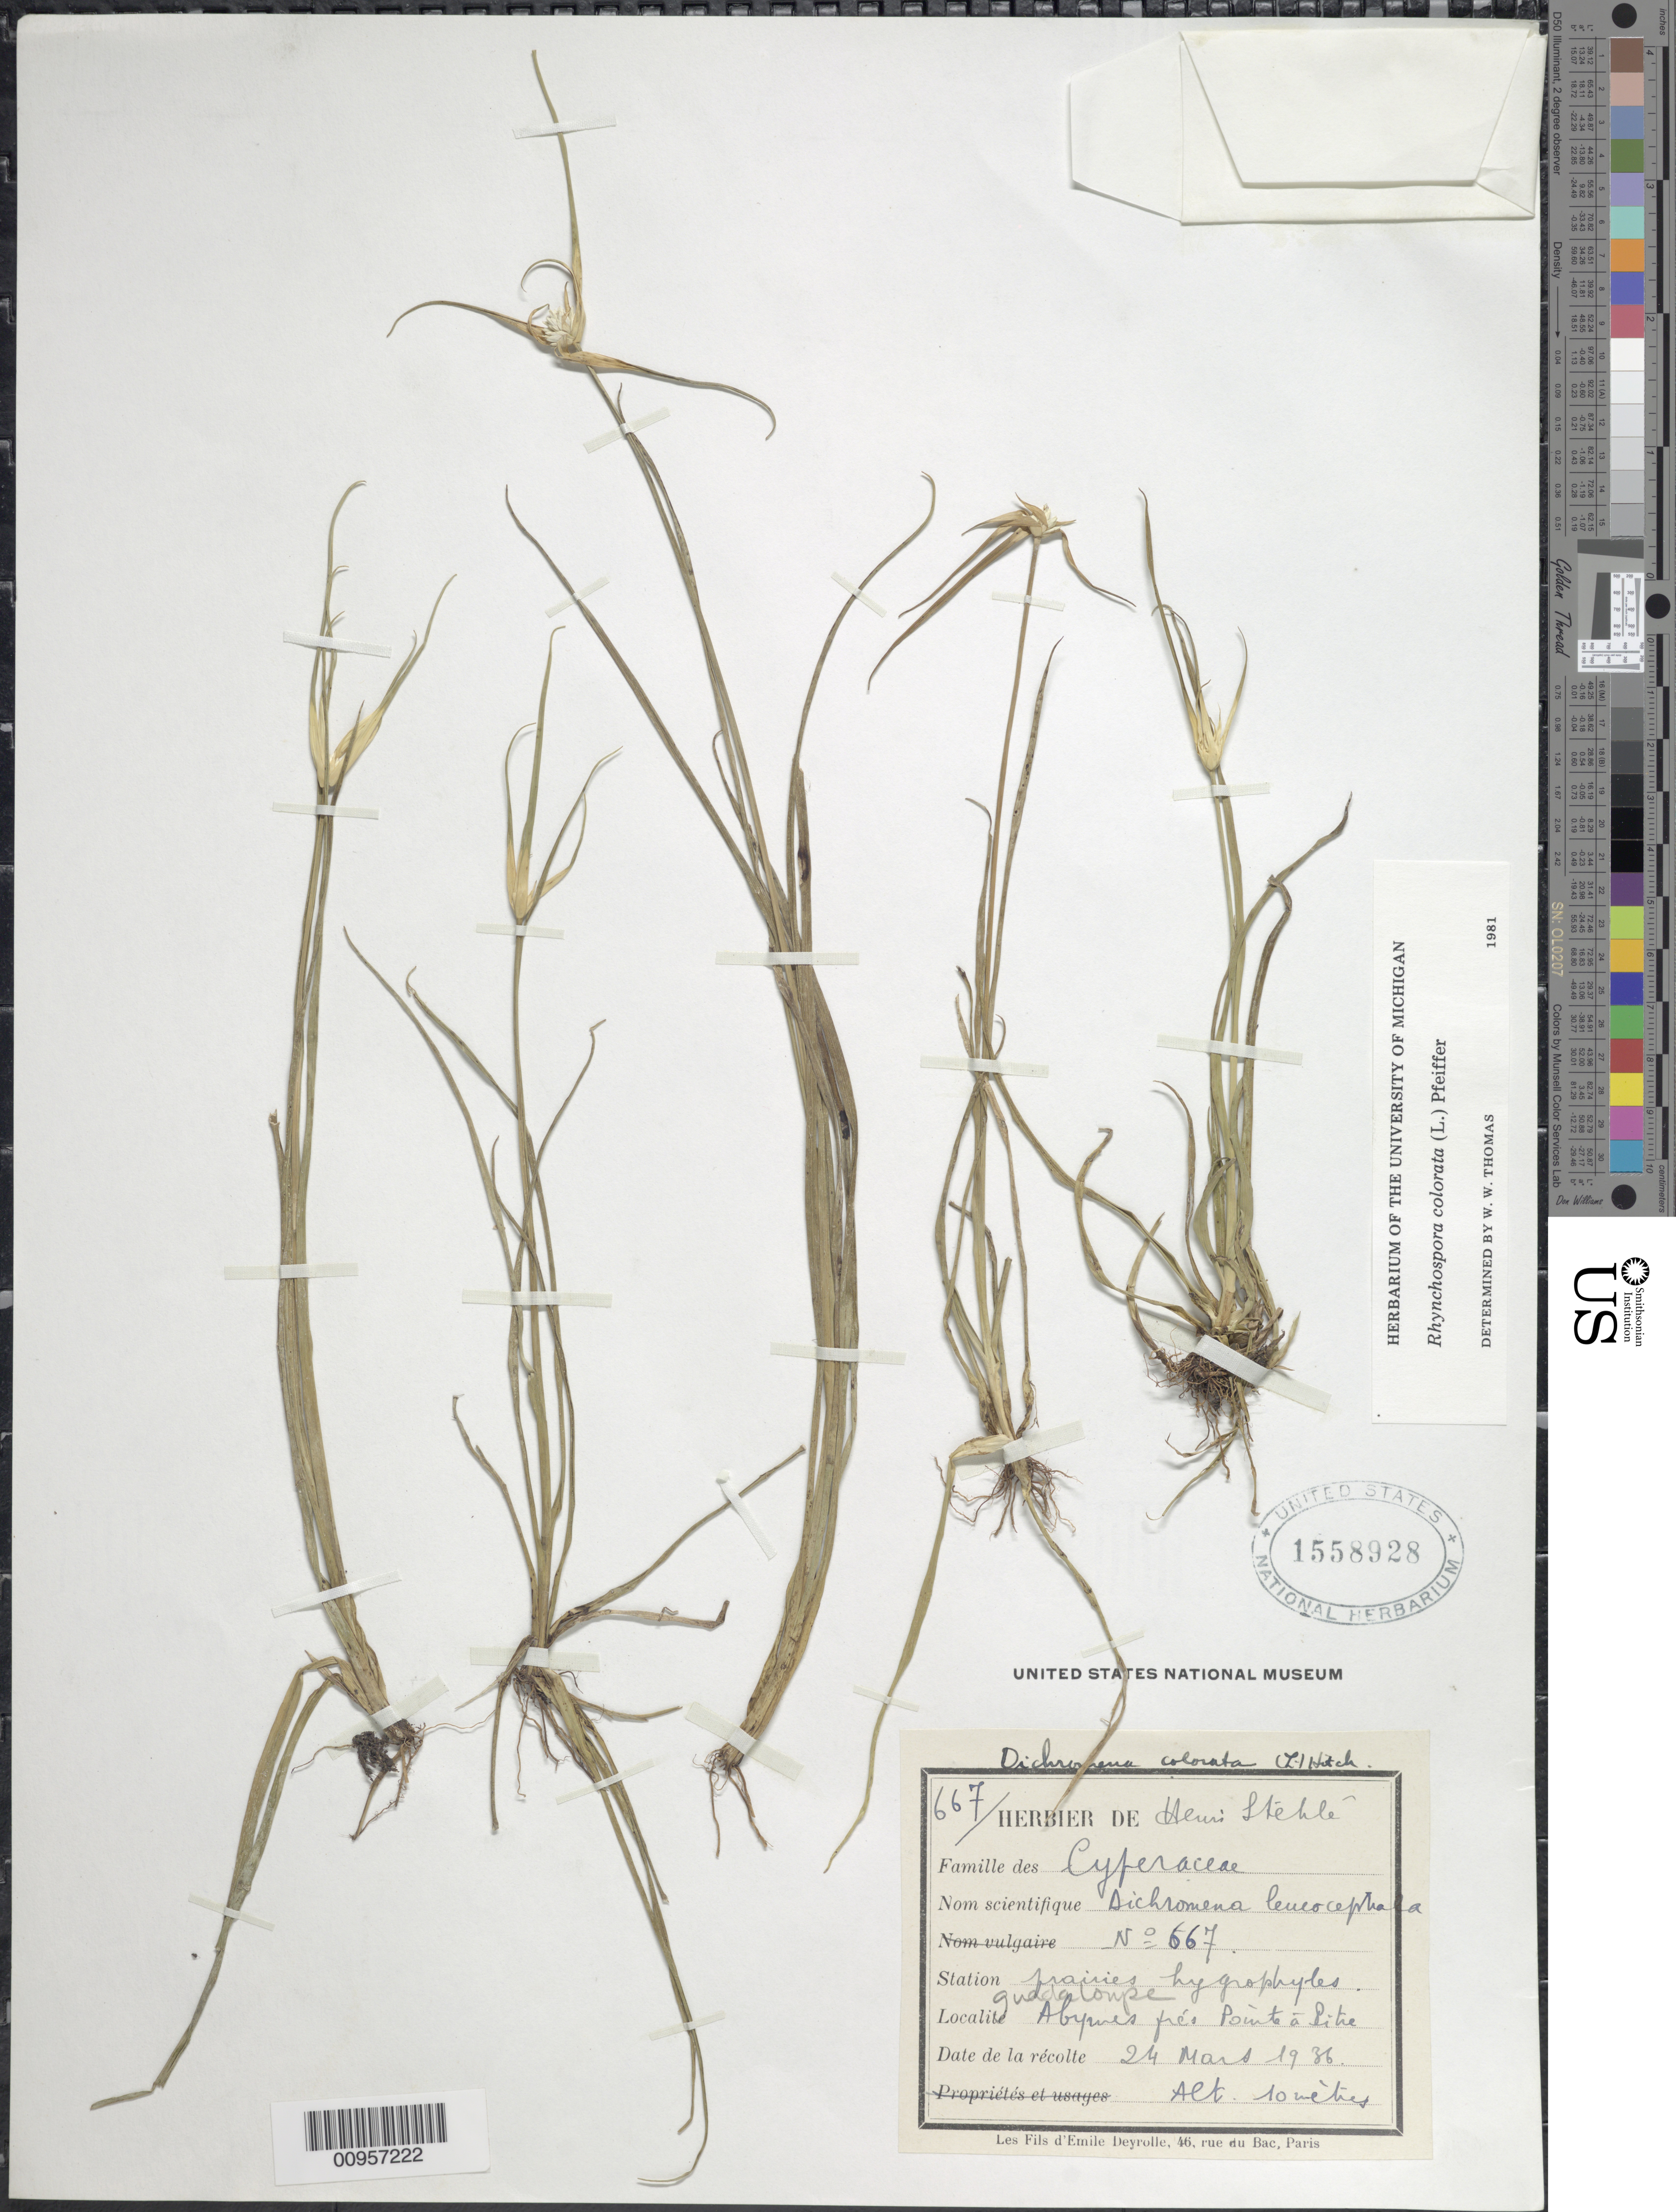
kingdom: Plantae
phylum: Tracheophyta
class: Liliopsida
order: Poales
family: Cyperaceae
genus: Rhynchospora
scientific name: Rhynchospora colorata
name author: (L.) H. Pfeiff.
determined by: Thomas, W. W., (NY), New York Botanical Garden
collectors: H. Stehlé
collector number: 667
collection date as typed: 24 Mar 1936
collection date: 1936-03-24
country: Guadeloupe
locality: Prairies, Abynes prés Pointe à Pitre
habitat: Prairies hygrphyles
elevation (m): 10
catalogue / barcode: US 1558928